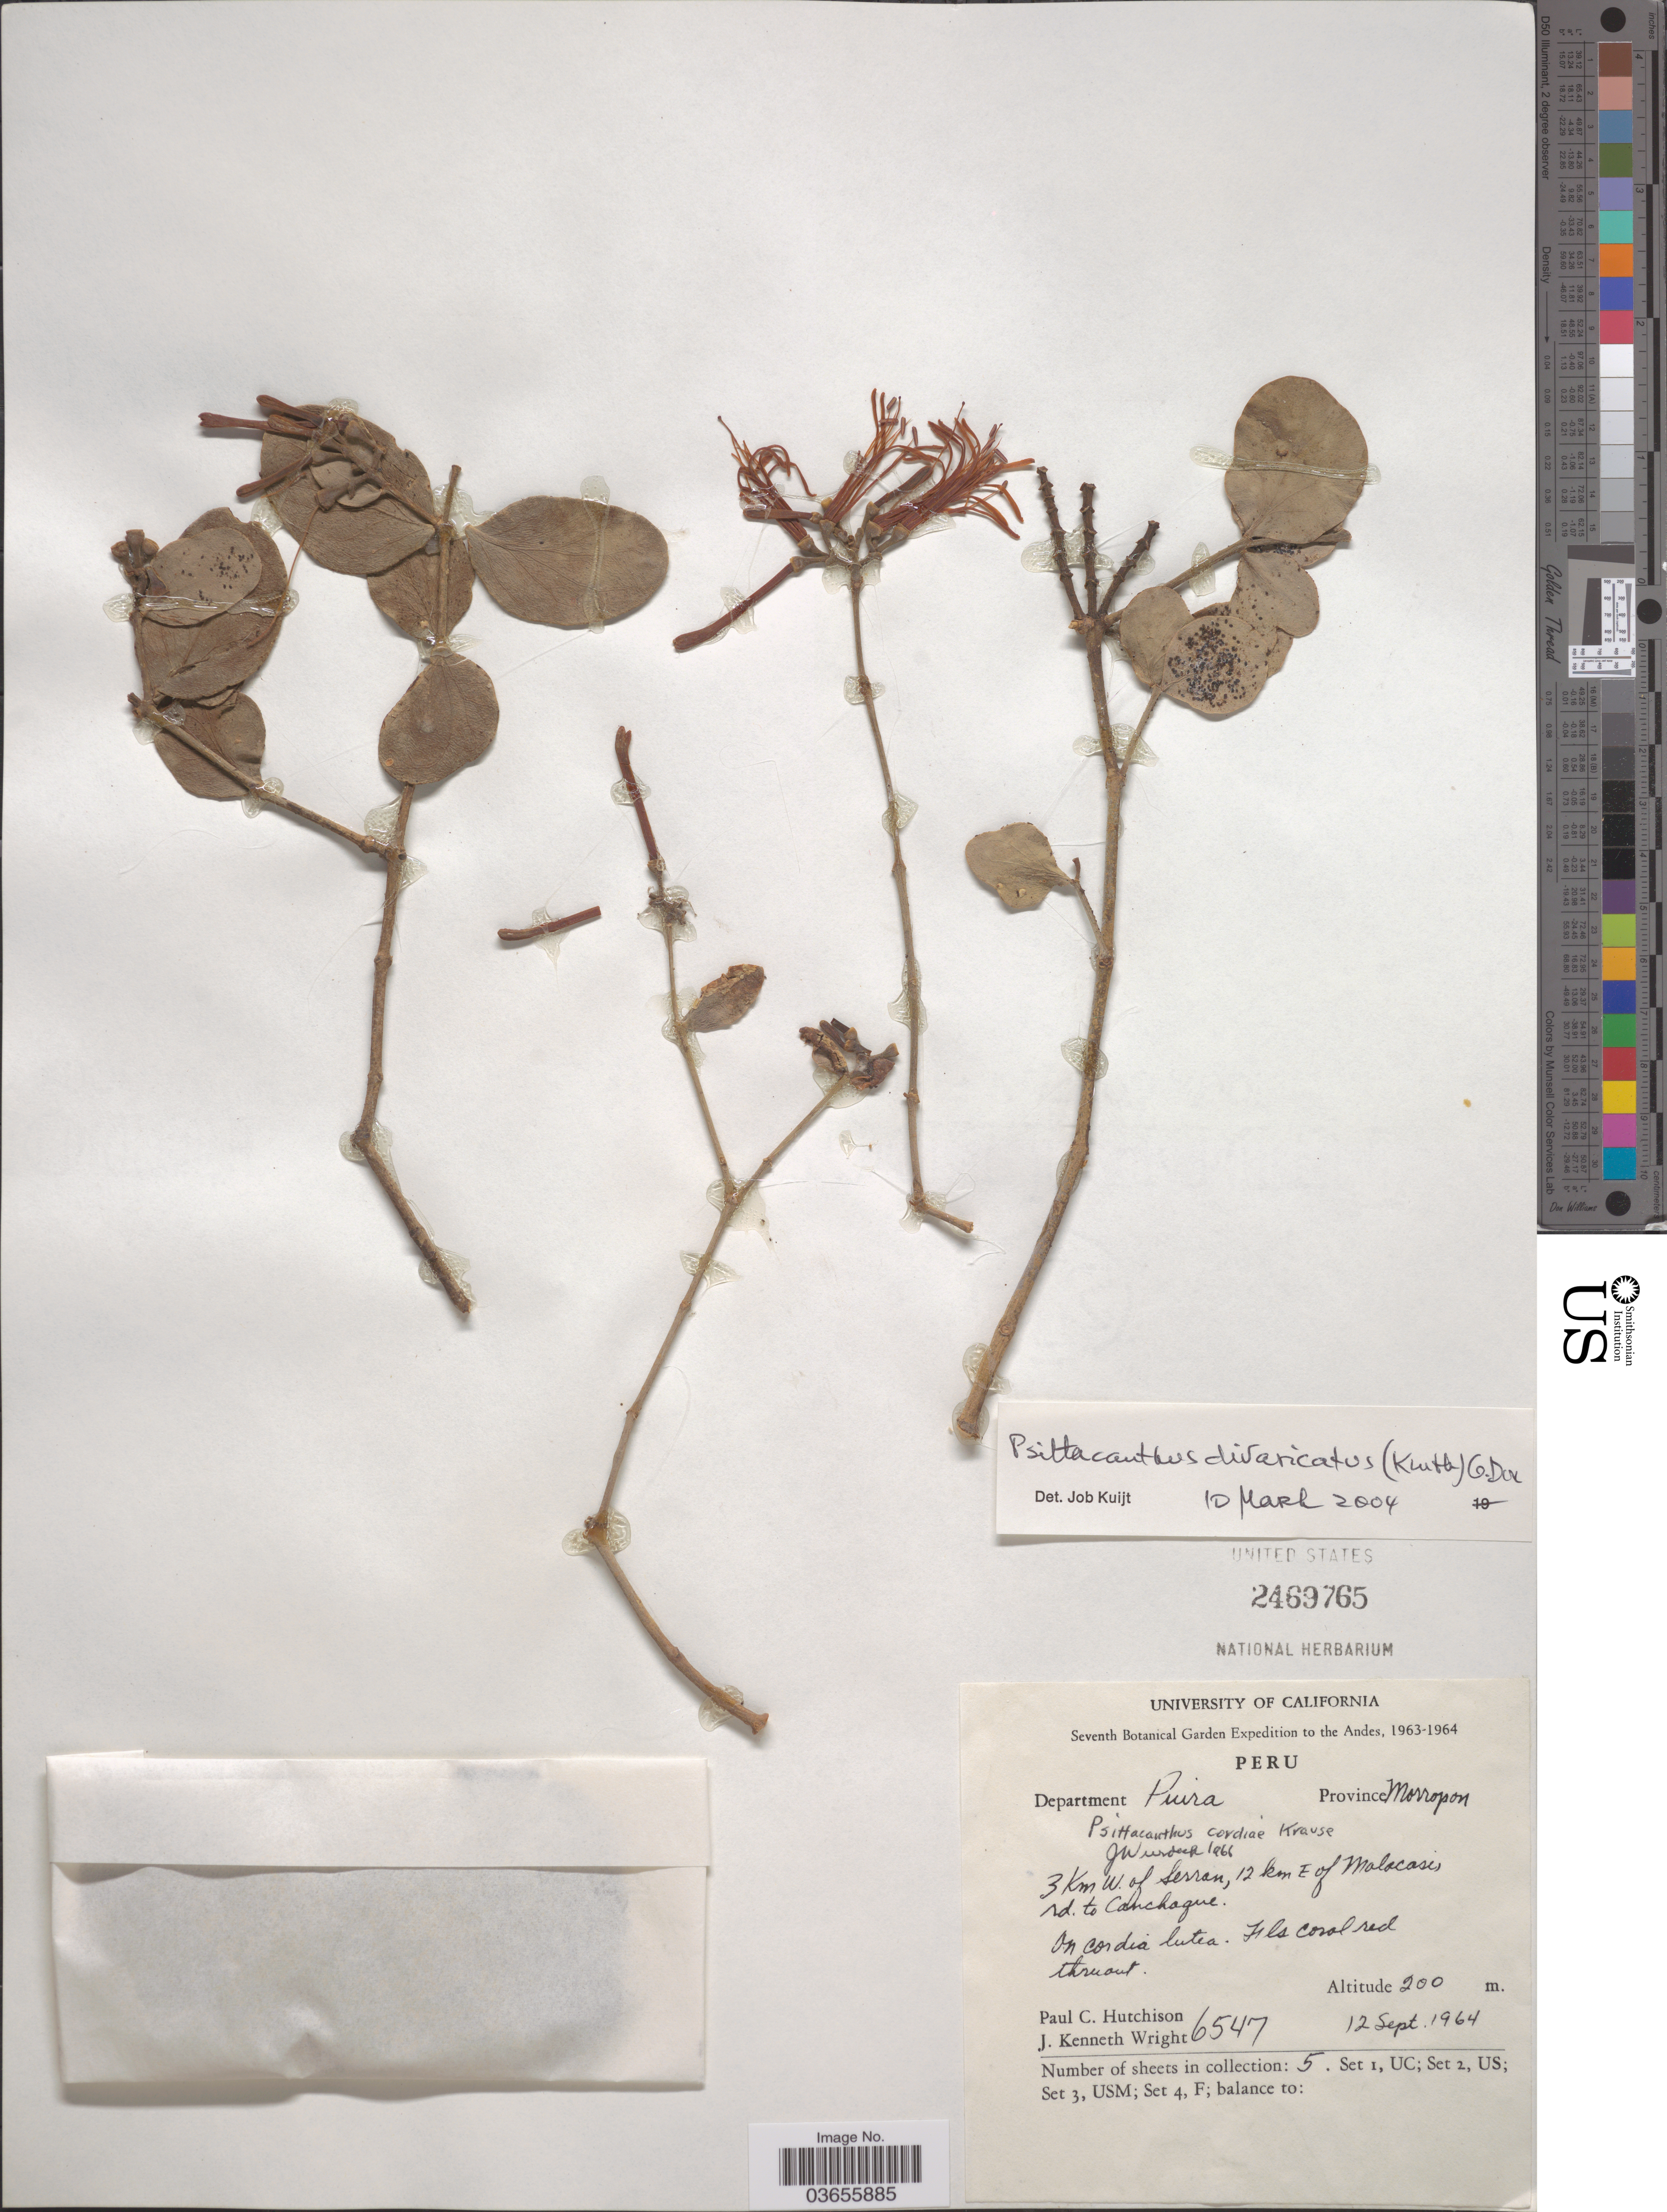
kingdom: Plantae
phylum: Tracheophyta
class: Magnoliopsida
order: Santalales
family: Loranthaceae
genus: Psittacanthus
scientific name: Psittacanthus divaricatus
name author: (Kunth) G. Don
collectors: P. C. Hutchison & J. K. Wright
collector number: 6547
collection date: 1964-09-12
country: Peru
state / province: Piura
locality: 3 km. W. of Serran, 12 km E. of Malacasí, rd. to Canchaque, Province Morropon, Department Piura, Andes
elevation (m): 200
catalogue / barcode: US 2469765